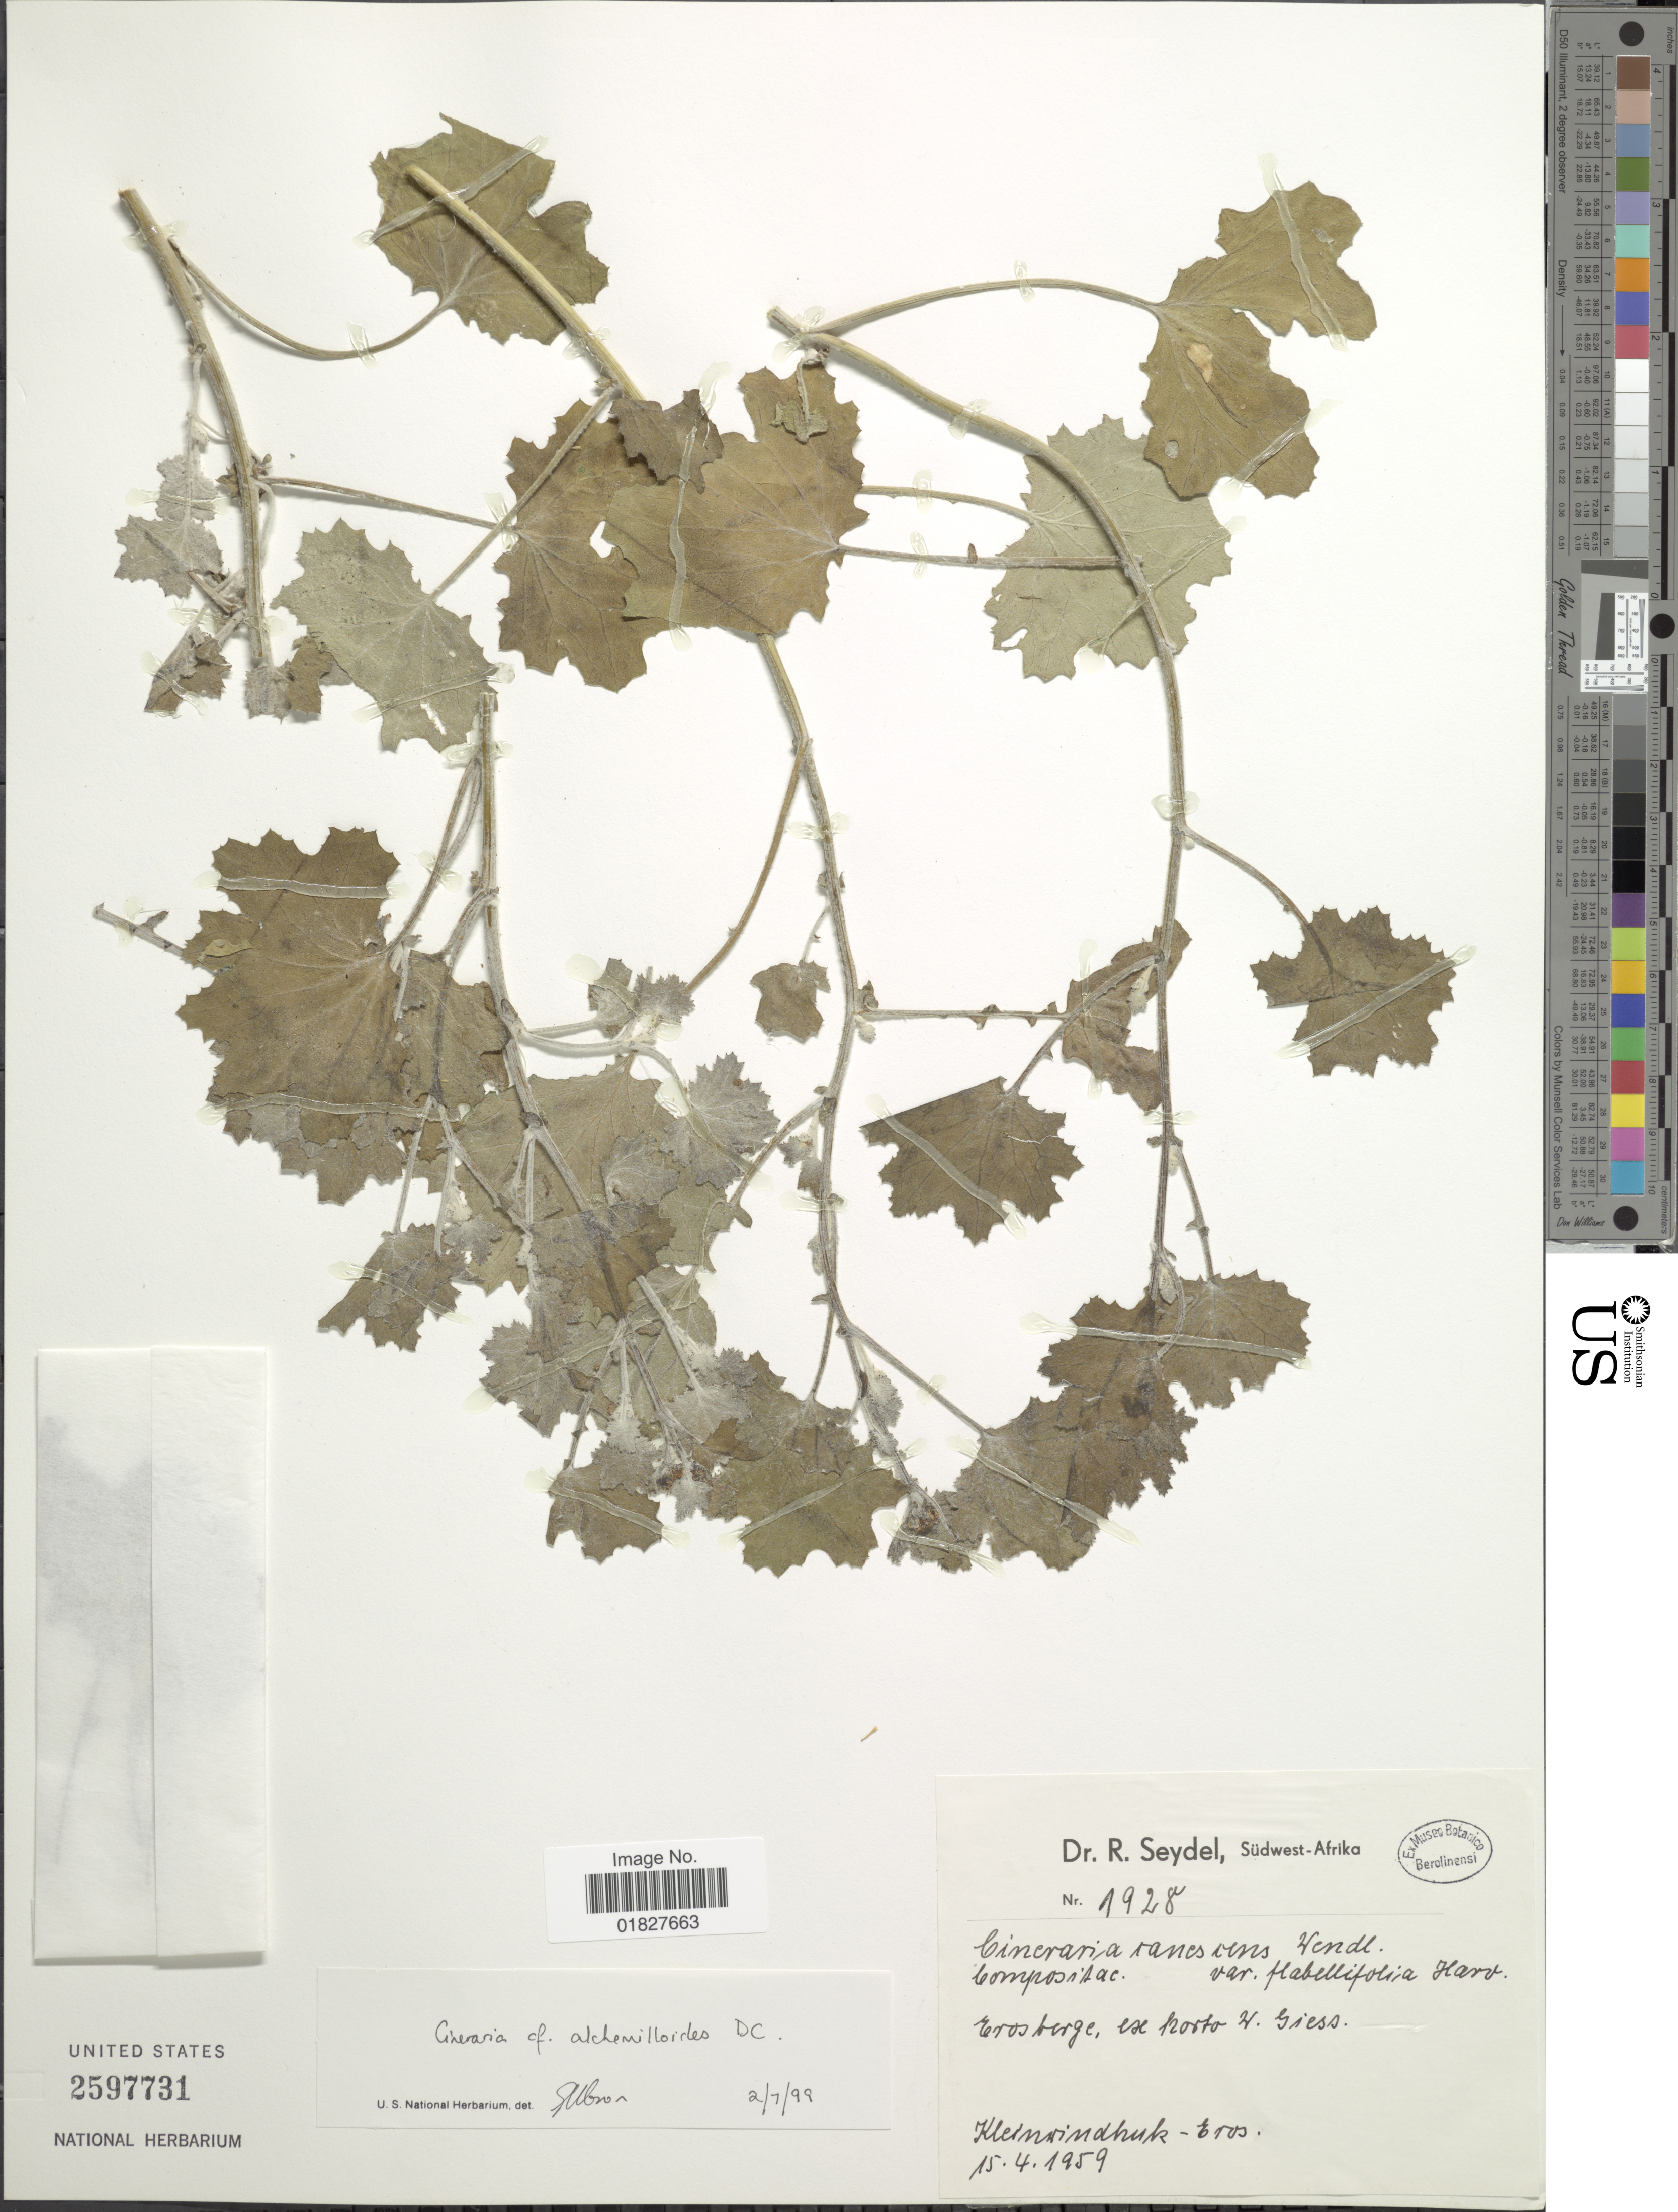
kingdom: Plantae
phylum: Tracheophyta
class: Magnoliopsida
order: Asterales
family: Asteraceae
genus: Cineraria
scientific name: Cineraria alchemilloides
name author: DC.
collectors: R. Seydel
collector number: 1928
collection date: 1959-04-15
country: Namibia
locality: Sudwest-Afrika, Kleinwindhuk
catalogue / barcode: US 2597731